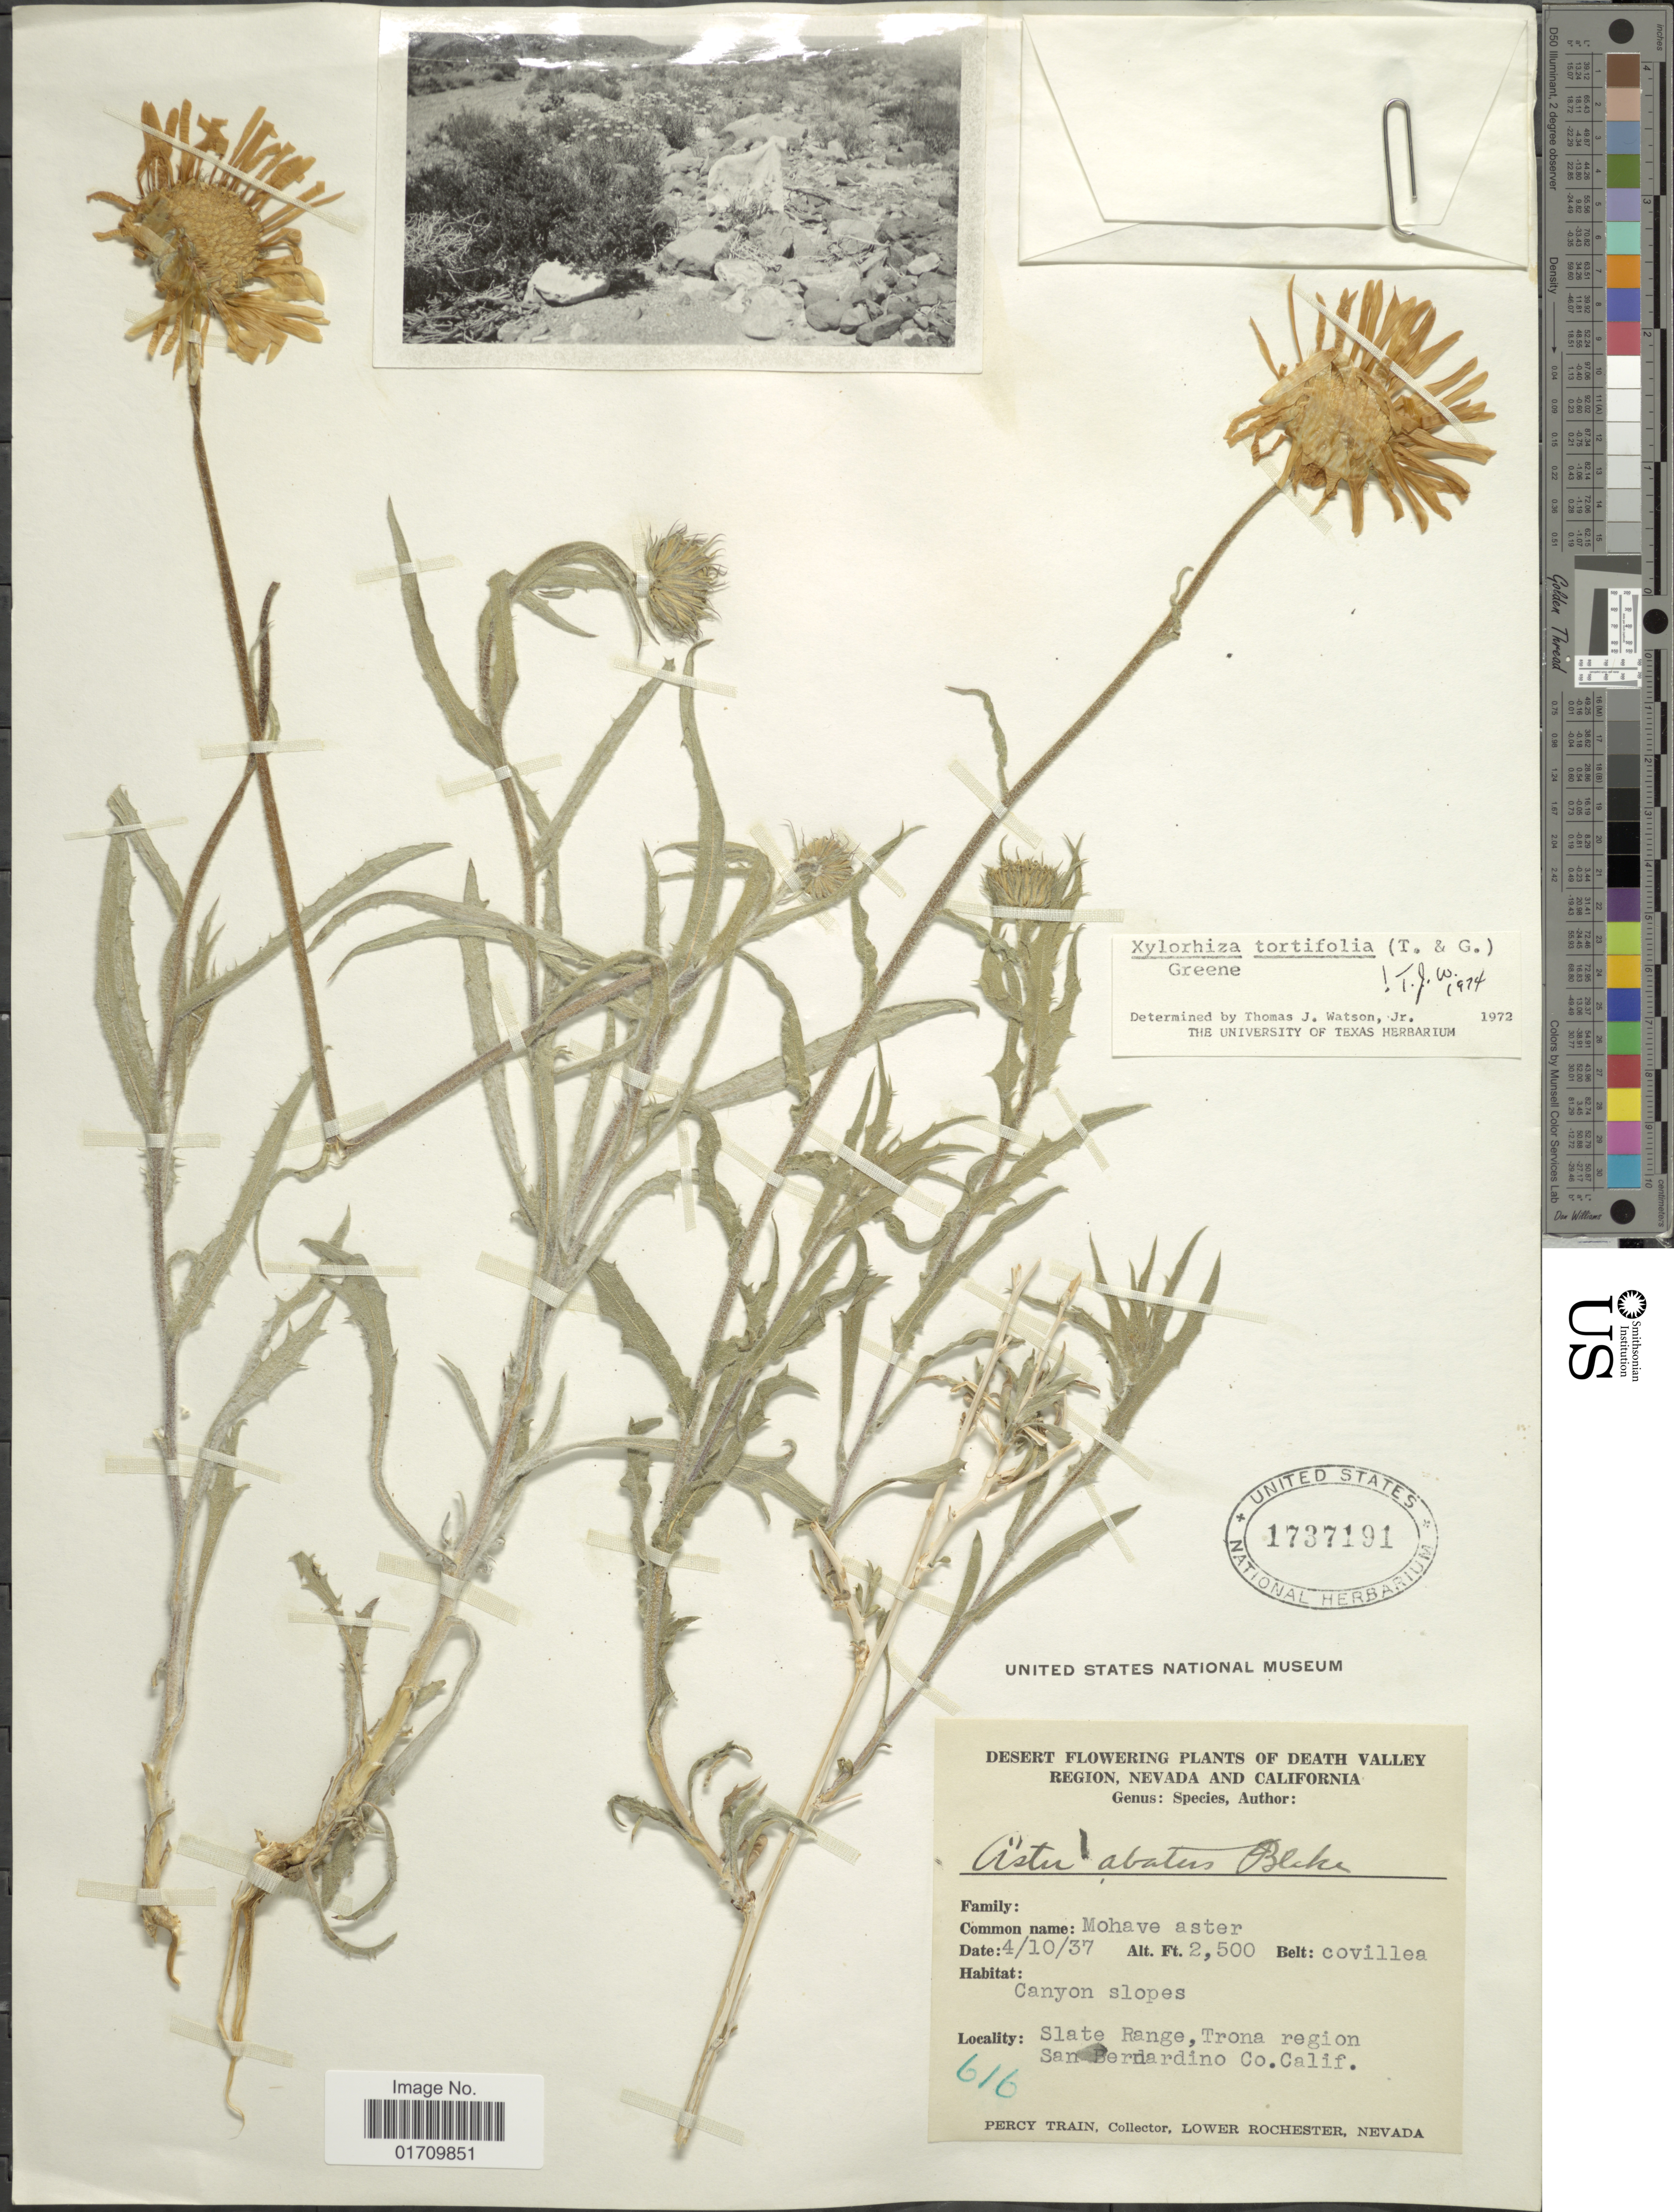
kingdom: Plantae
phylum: Tracheophyta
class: Magnoliopsida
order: Asterales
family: Asteraceae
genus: Xylorhiza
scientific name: Xylorhiza tortifolia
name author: (Torr. & A. Gray) Greene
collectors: P. Train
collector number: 616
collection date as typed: Transcribed d/m/y: 10/4/37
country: United States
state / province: California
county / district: San Bernardino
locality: Death Valley Region, Slate Range, Trona region, San Bernardino Co., Calif.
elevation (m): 762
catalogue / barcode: US 1737191